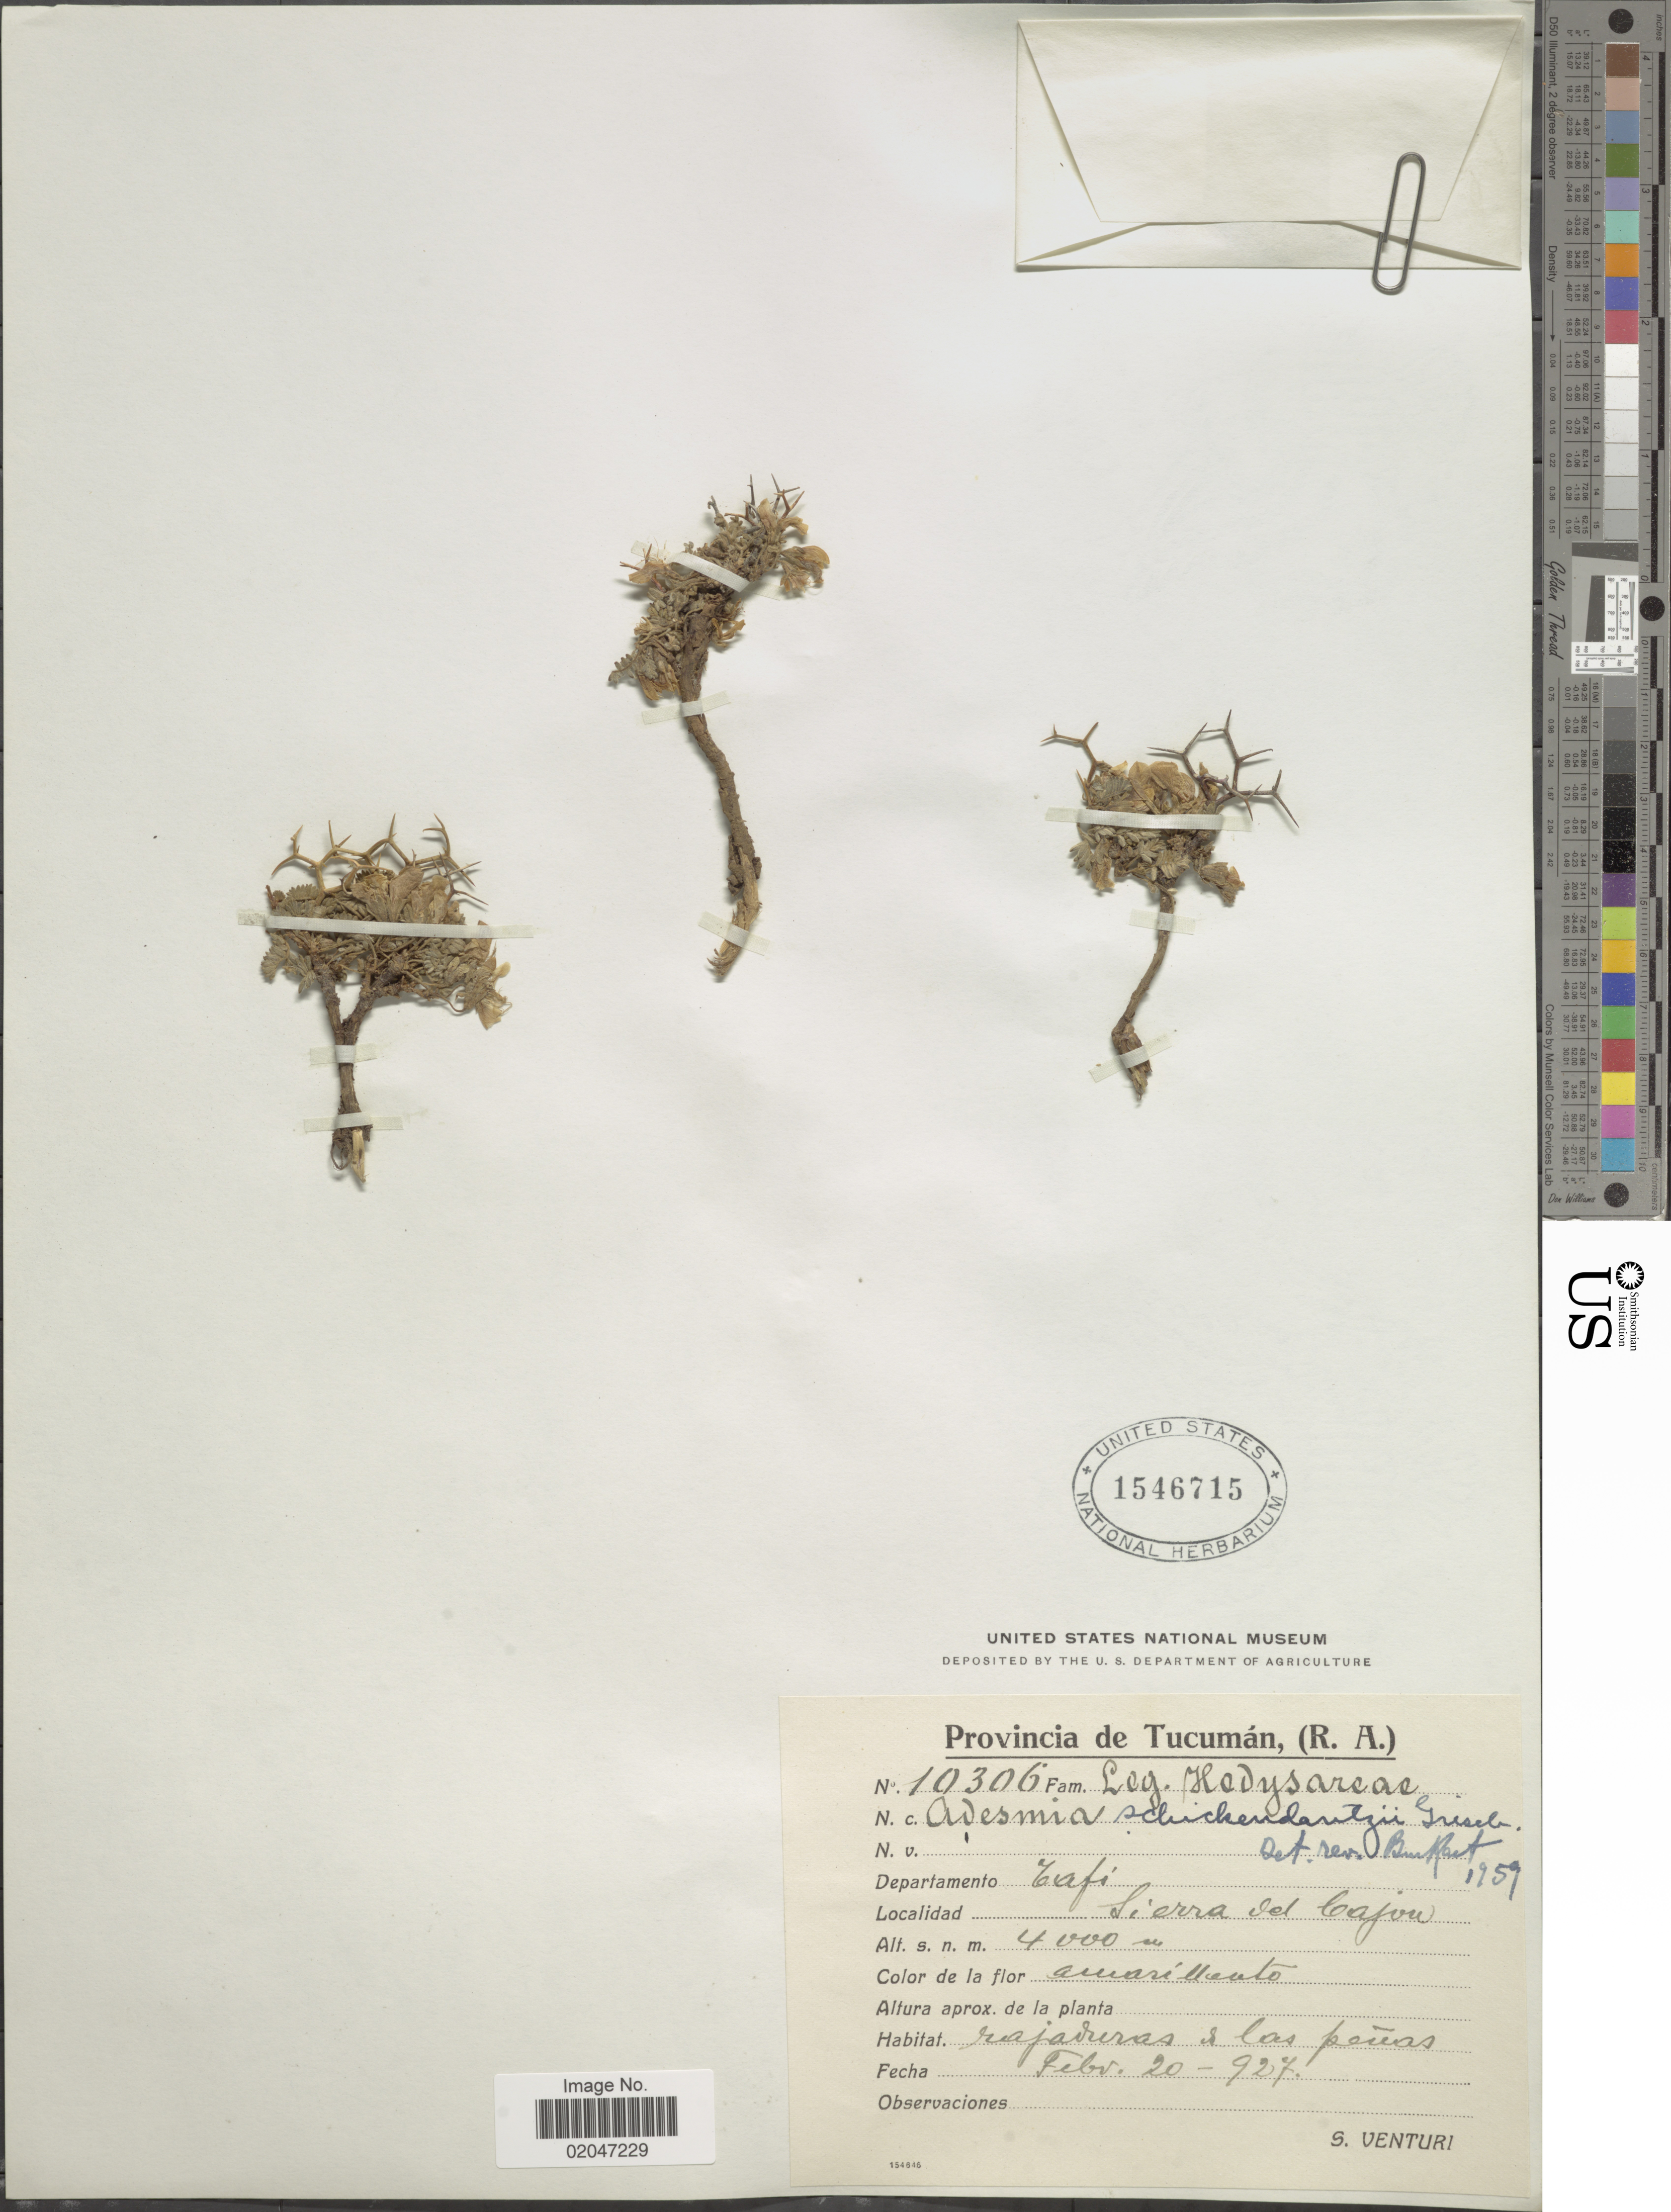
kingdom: Plantae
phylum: Tracheophyta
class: Magnoliopsida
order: Fabales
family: Fabaceae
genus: Adesmia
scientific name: Adesmia schickendantrii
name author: Griseb.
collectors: S. Venturi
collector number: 10306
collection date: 1927-02-20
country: Argentina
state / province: Tucuman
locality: (R.A.), Departamento Tafi, Sierra del Cajon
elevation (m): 4000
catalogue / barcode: US 1546715